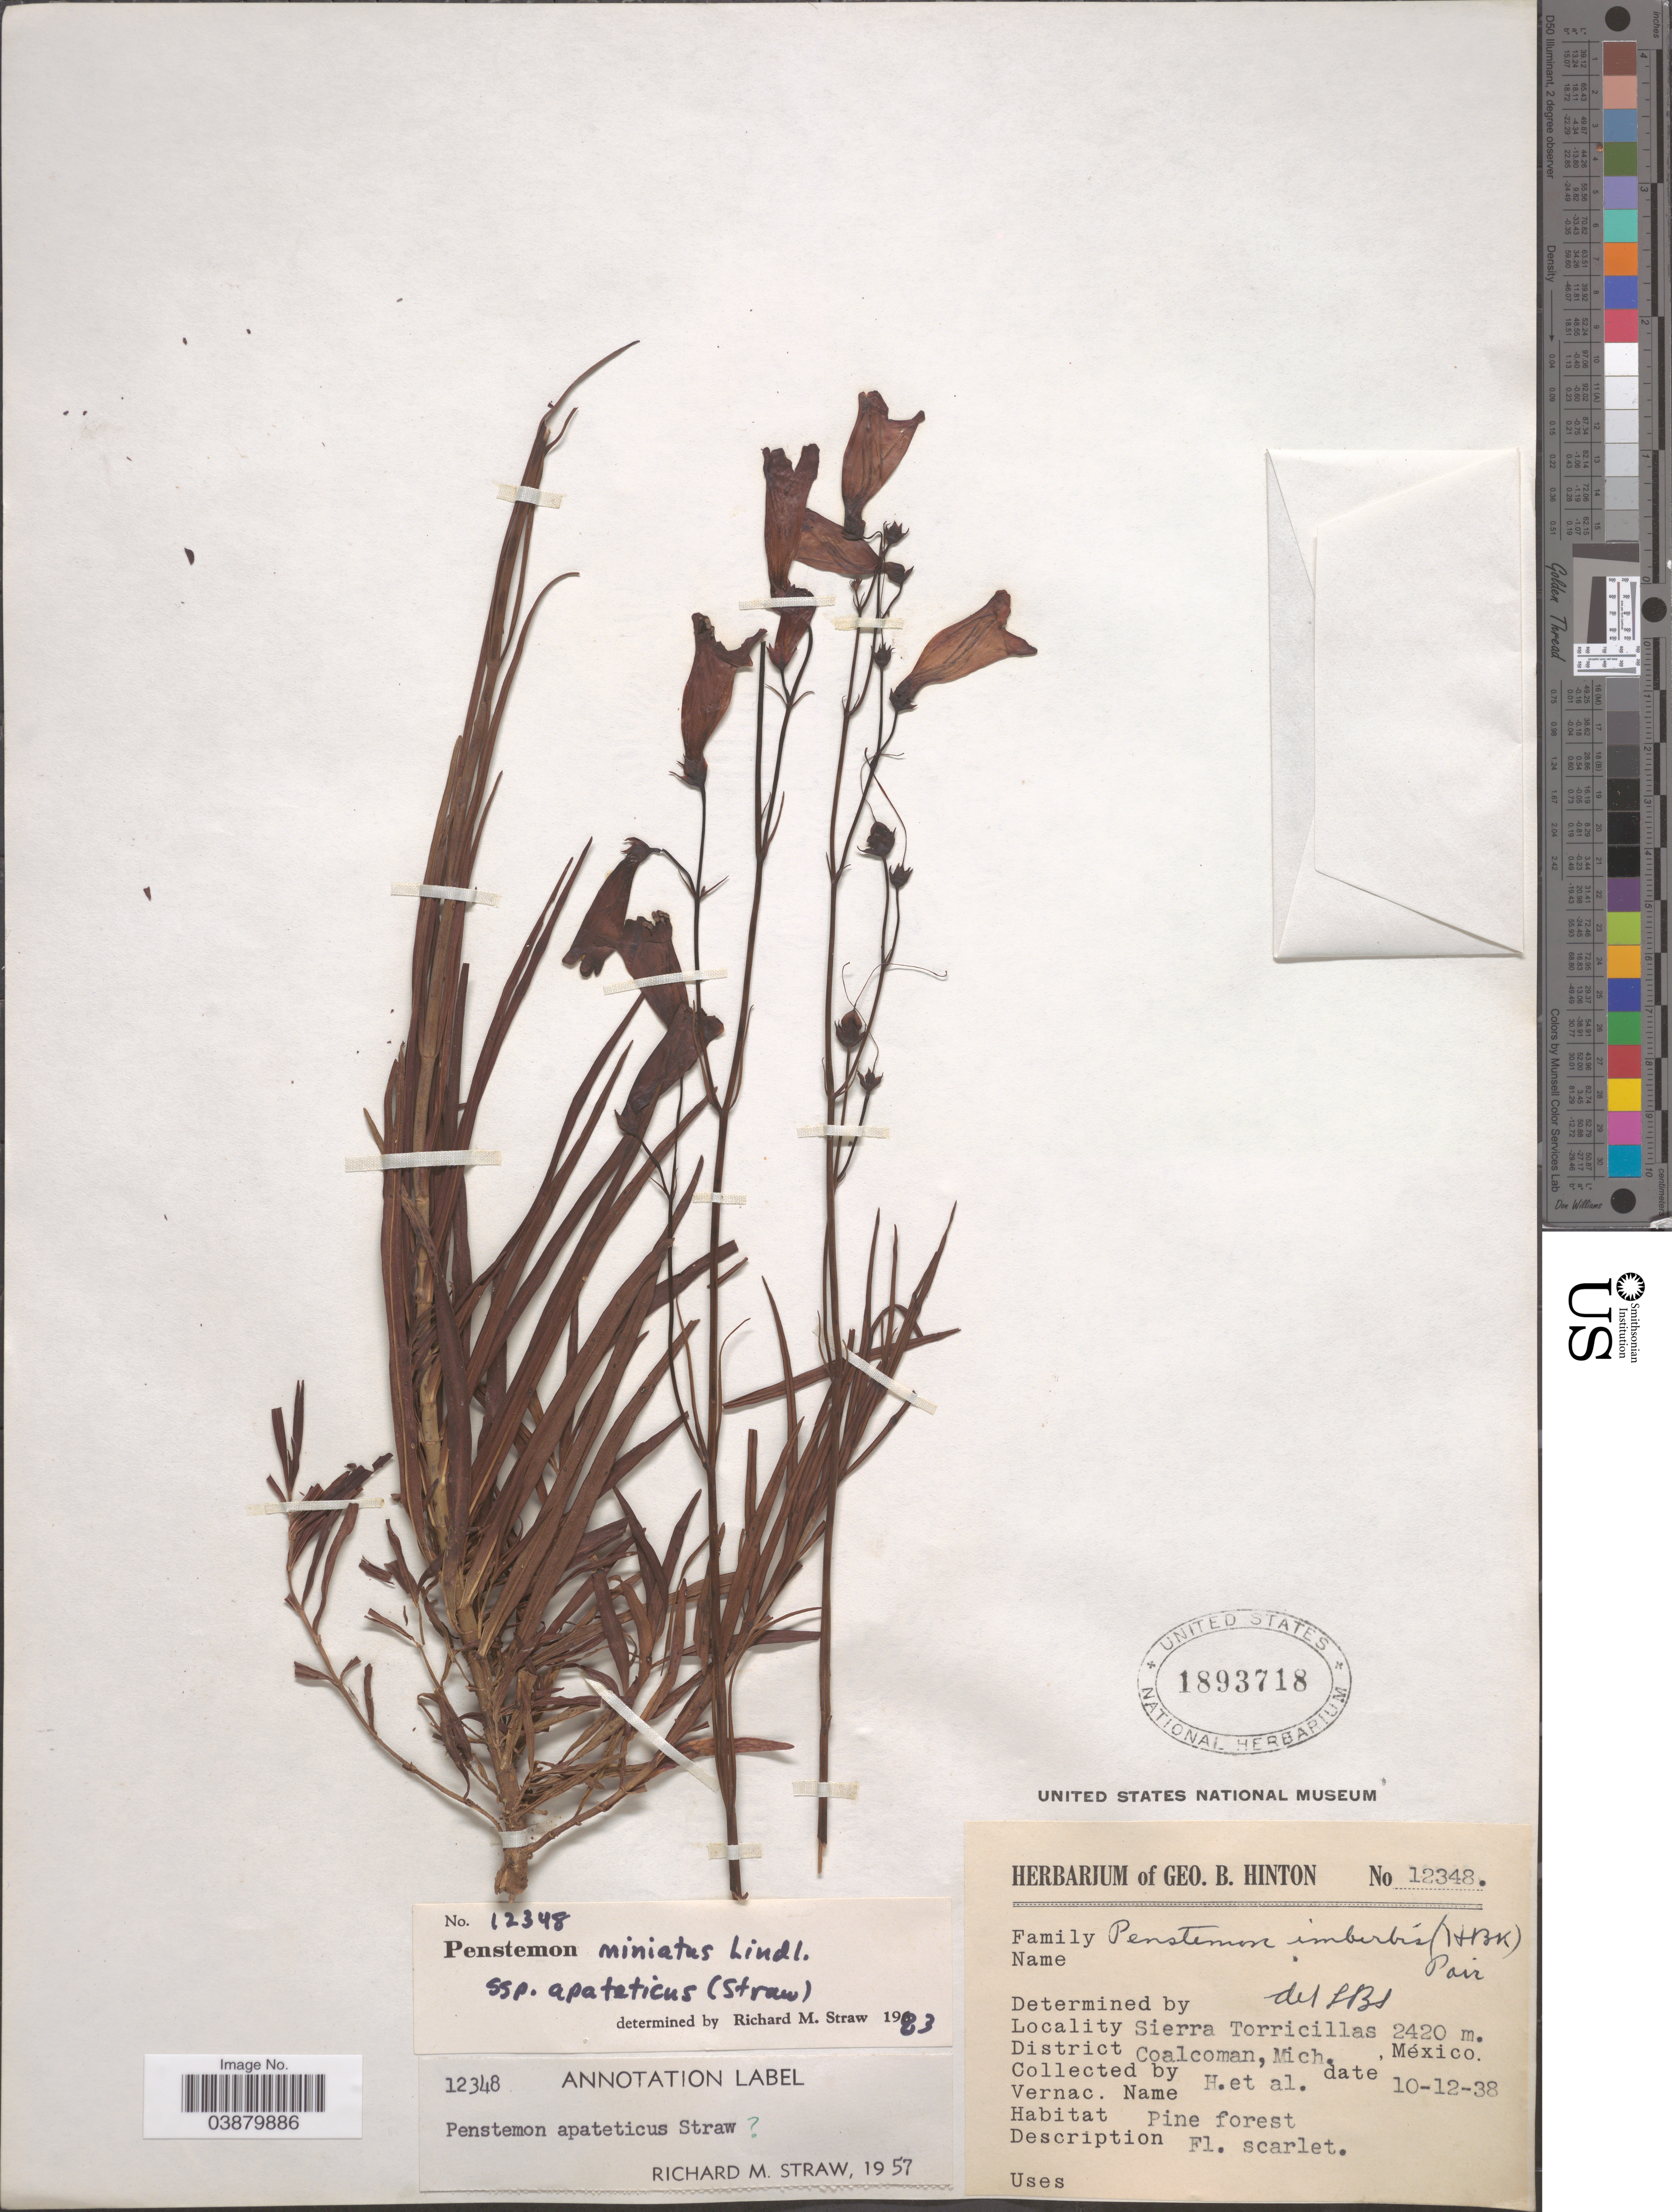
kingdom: Plantae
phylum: Tracheophyta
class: Magnoliopsida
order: Lamiales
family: Plantaginaceae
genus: Penstemon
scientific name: Penstemon miniatus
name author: Lindl.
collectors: G. B. Hinton & et al.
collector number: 12348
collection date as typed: Transcribed d/m/y: 10/12/38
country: Mexico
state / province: Michoacán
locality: Sierra Torricillas. District Coalcoman.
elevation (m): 2420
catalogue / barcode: US 1893718